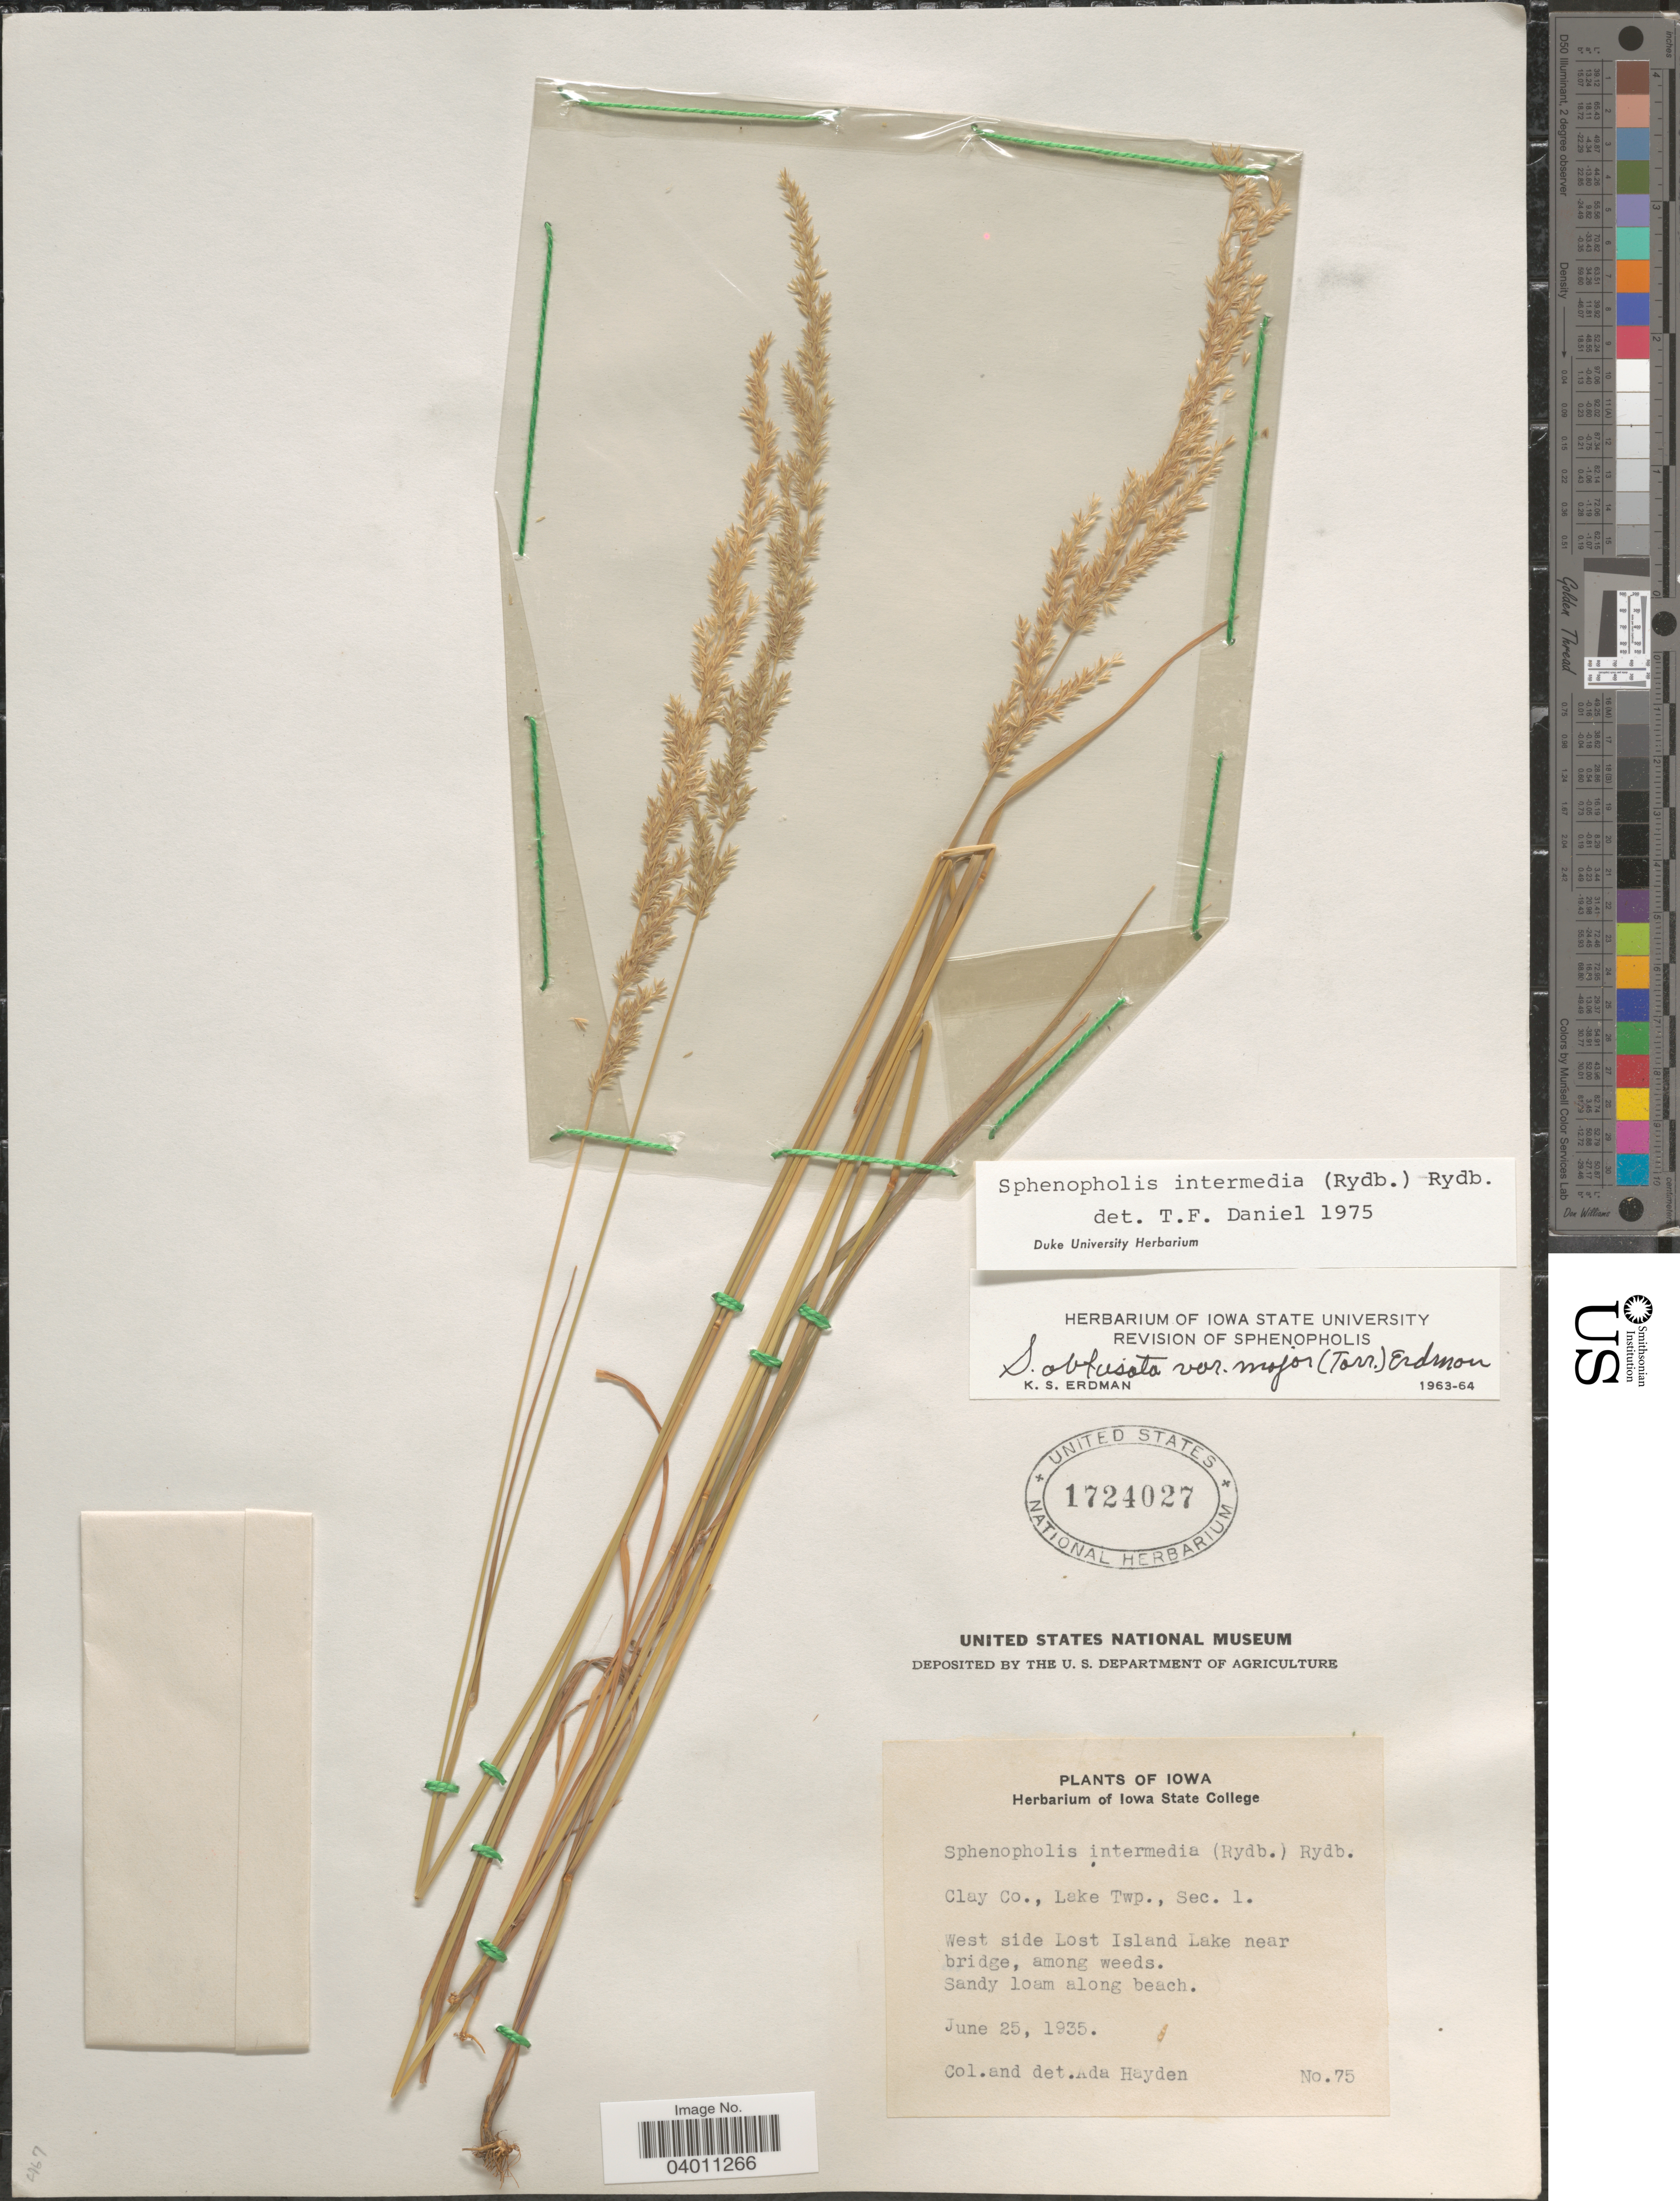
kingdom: Plantae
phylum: Tracheophyta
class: Liliopsida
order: Poales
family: Poaceae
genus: Sphenopholis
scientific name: Sphenopholis intermedia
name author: (Rydb.) Rydb.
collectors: Ada Hayden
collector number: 75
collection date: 1935-06-25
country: United States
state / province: Iowa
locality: Clay Co., Lake Twp., Sec. 1. West side Lost Island Lake near bridge, among weeds. Sandy loam along beach.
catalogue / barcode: US 1724027